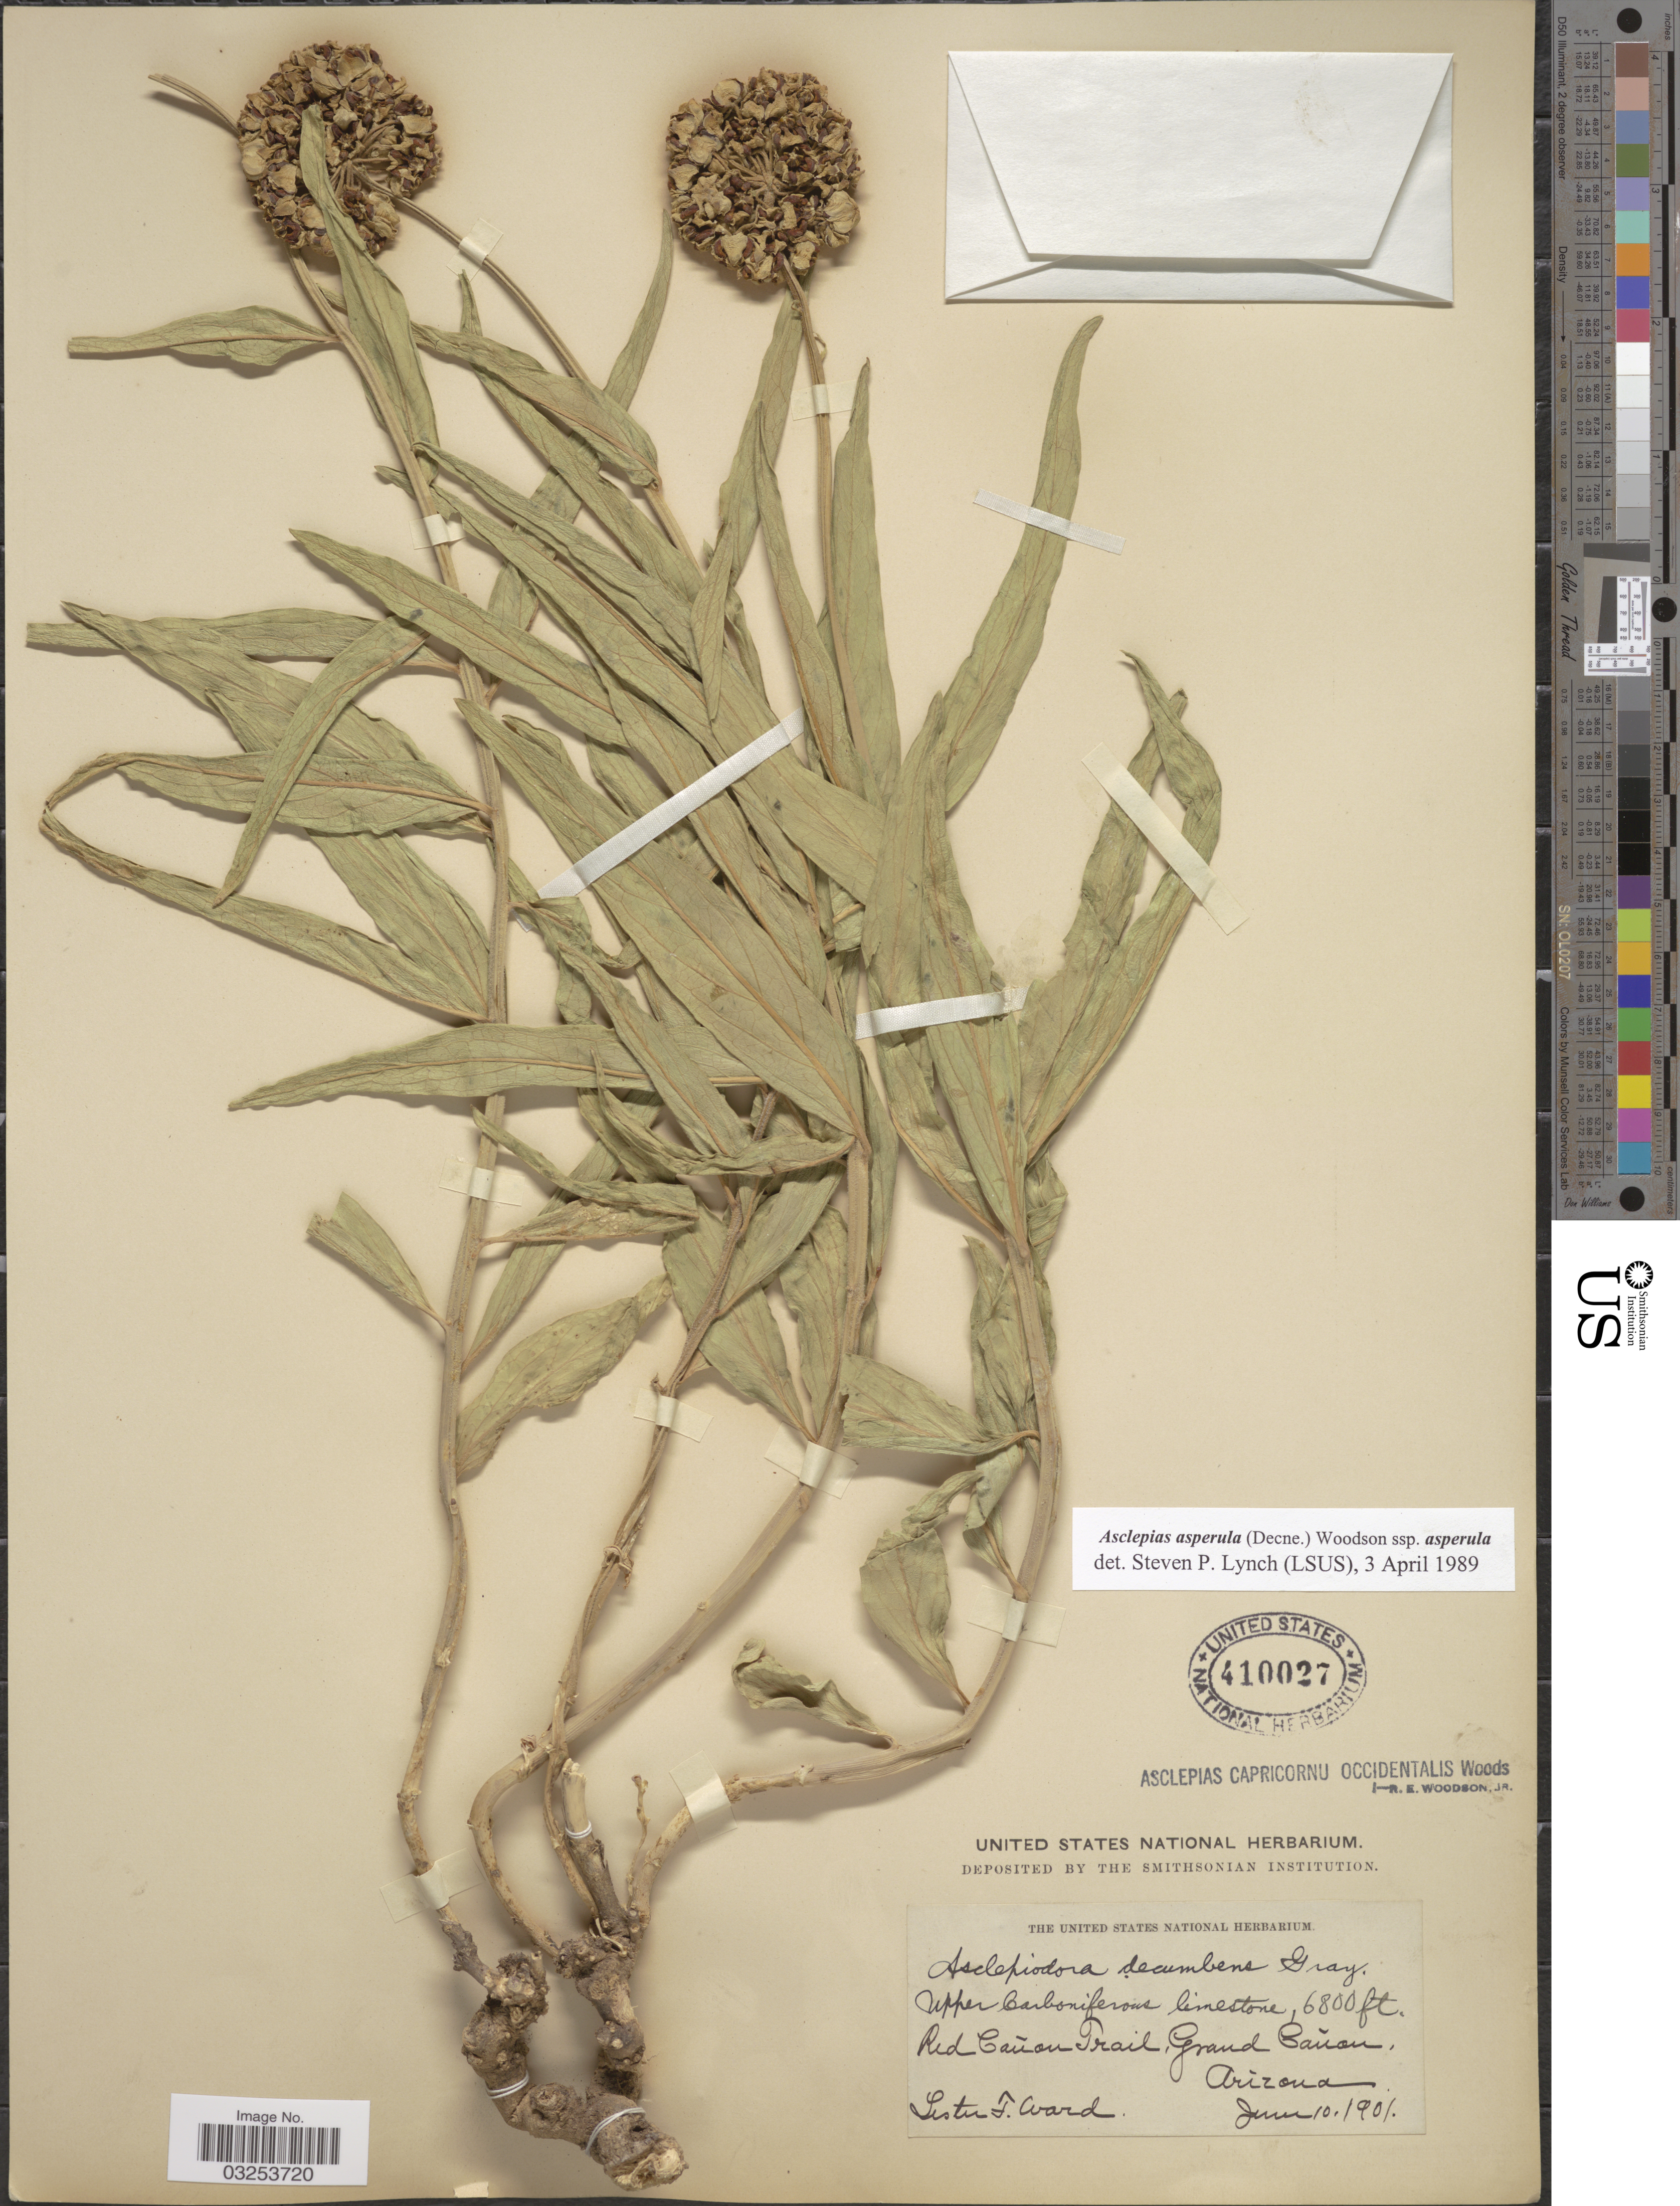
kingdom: Plantae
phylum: Tracheophyta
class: Magnoliopsida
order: Gentianales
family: Apocynaceae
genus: Asclepias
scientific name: Asclepias asperula subsp. asperula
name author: (Decne.) Woodson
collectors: L. F. Ward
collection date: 1901-06-10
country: United States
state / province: Arizona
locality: Upper Carboniferous. Red Cañon Trail, Grand Cañon.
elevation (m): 2073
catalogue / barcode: US 410027